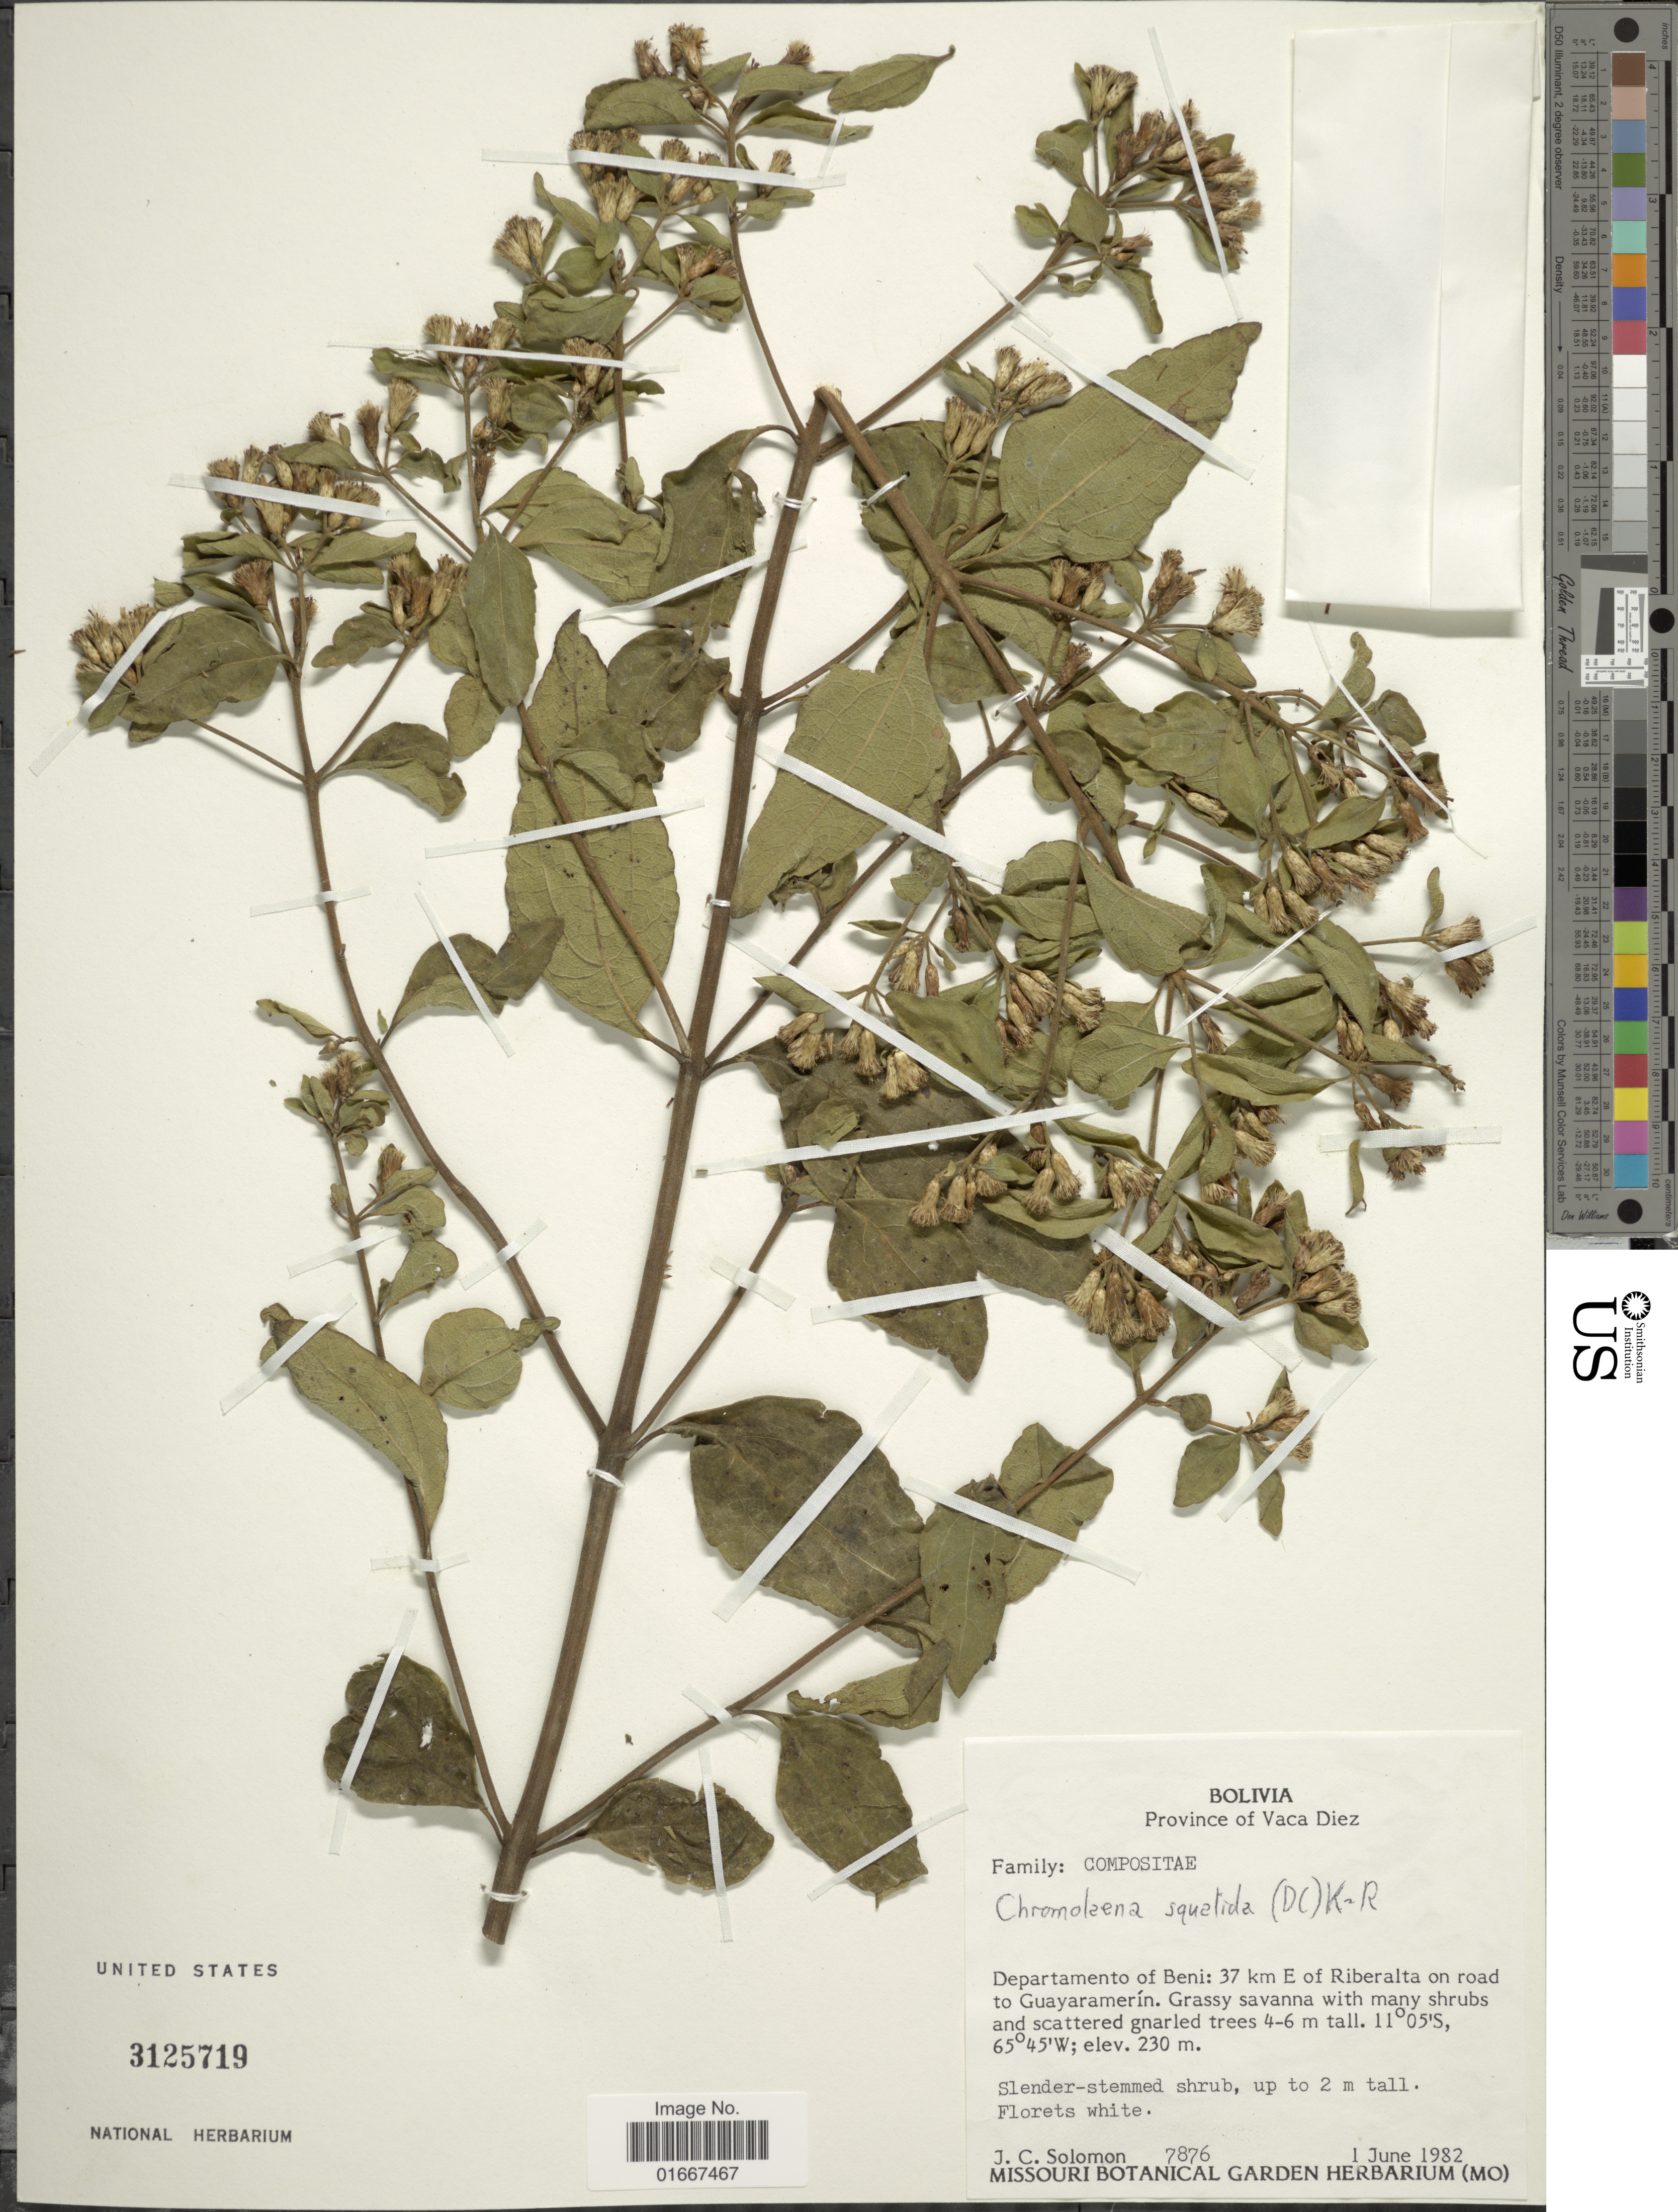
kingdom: Plantae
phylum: Tracheophyta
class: Magnoliopsida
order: Asterales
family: Asteraceae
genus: Chromolaena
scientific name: Chromolaena squalida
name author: (DC.) R.M. King & H. Rob.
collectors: J. C. Solomon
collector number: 7876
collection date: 1982-06-01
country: Bolivia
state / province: Beni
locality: Province of Vaca Diez: 37 km E of Riberalta on road to Guayaramerin.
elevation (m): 230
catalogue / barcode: US 3125719